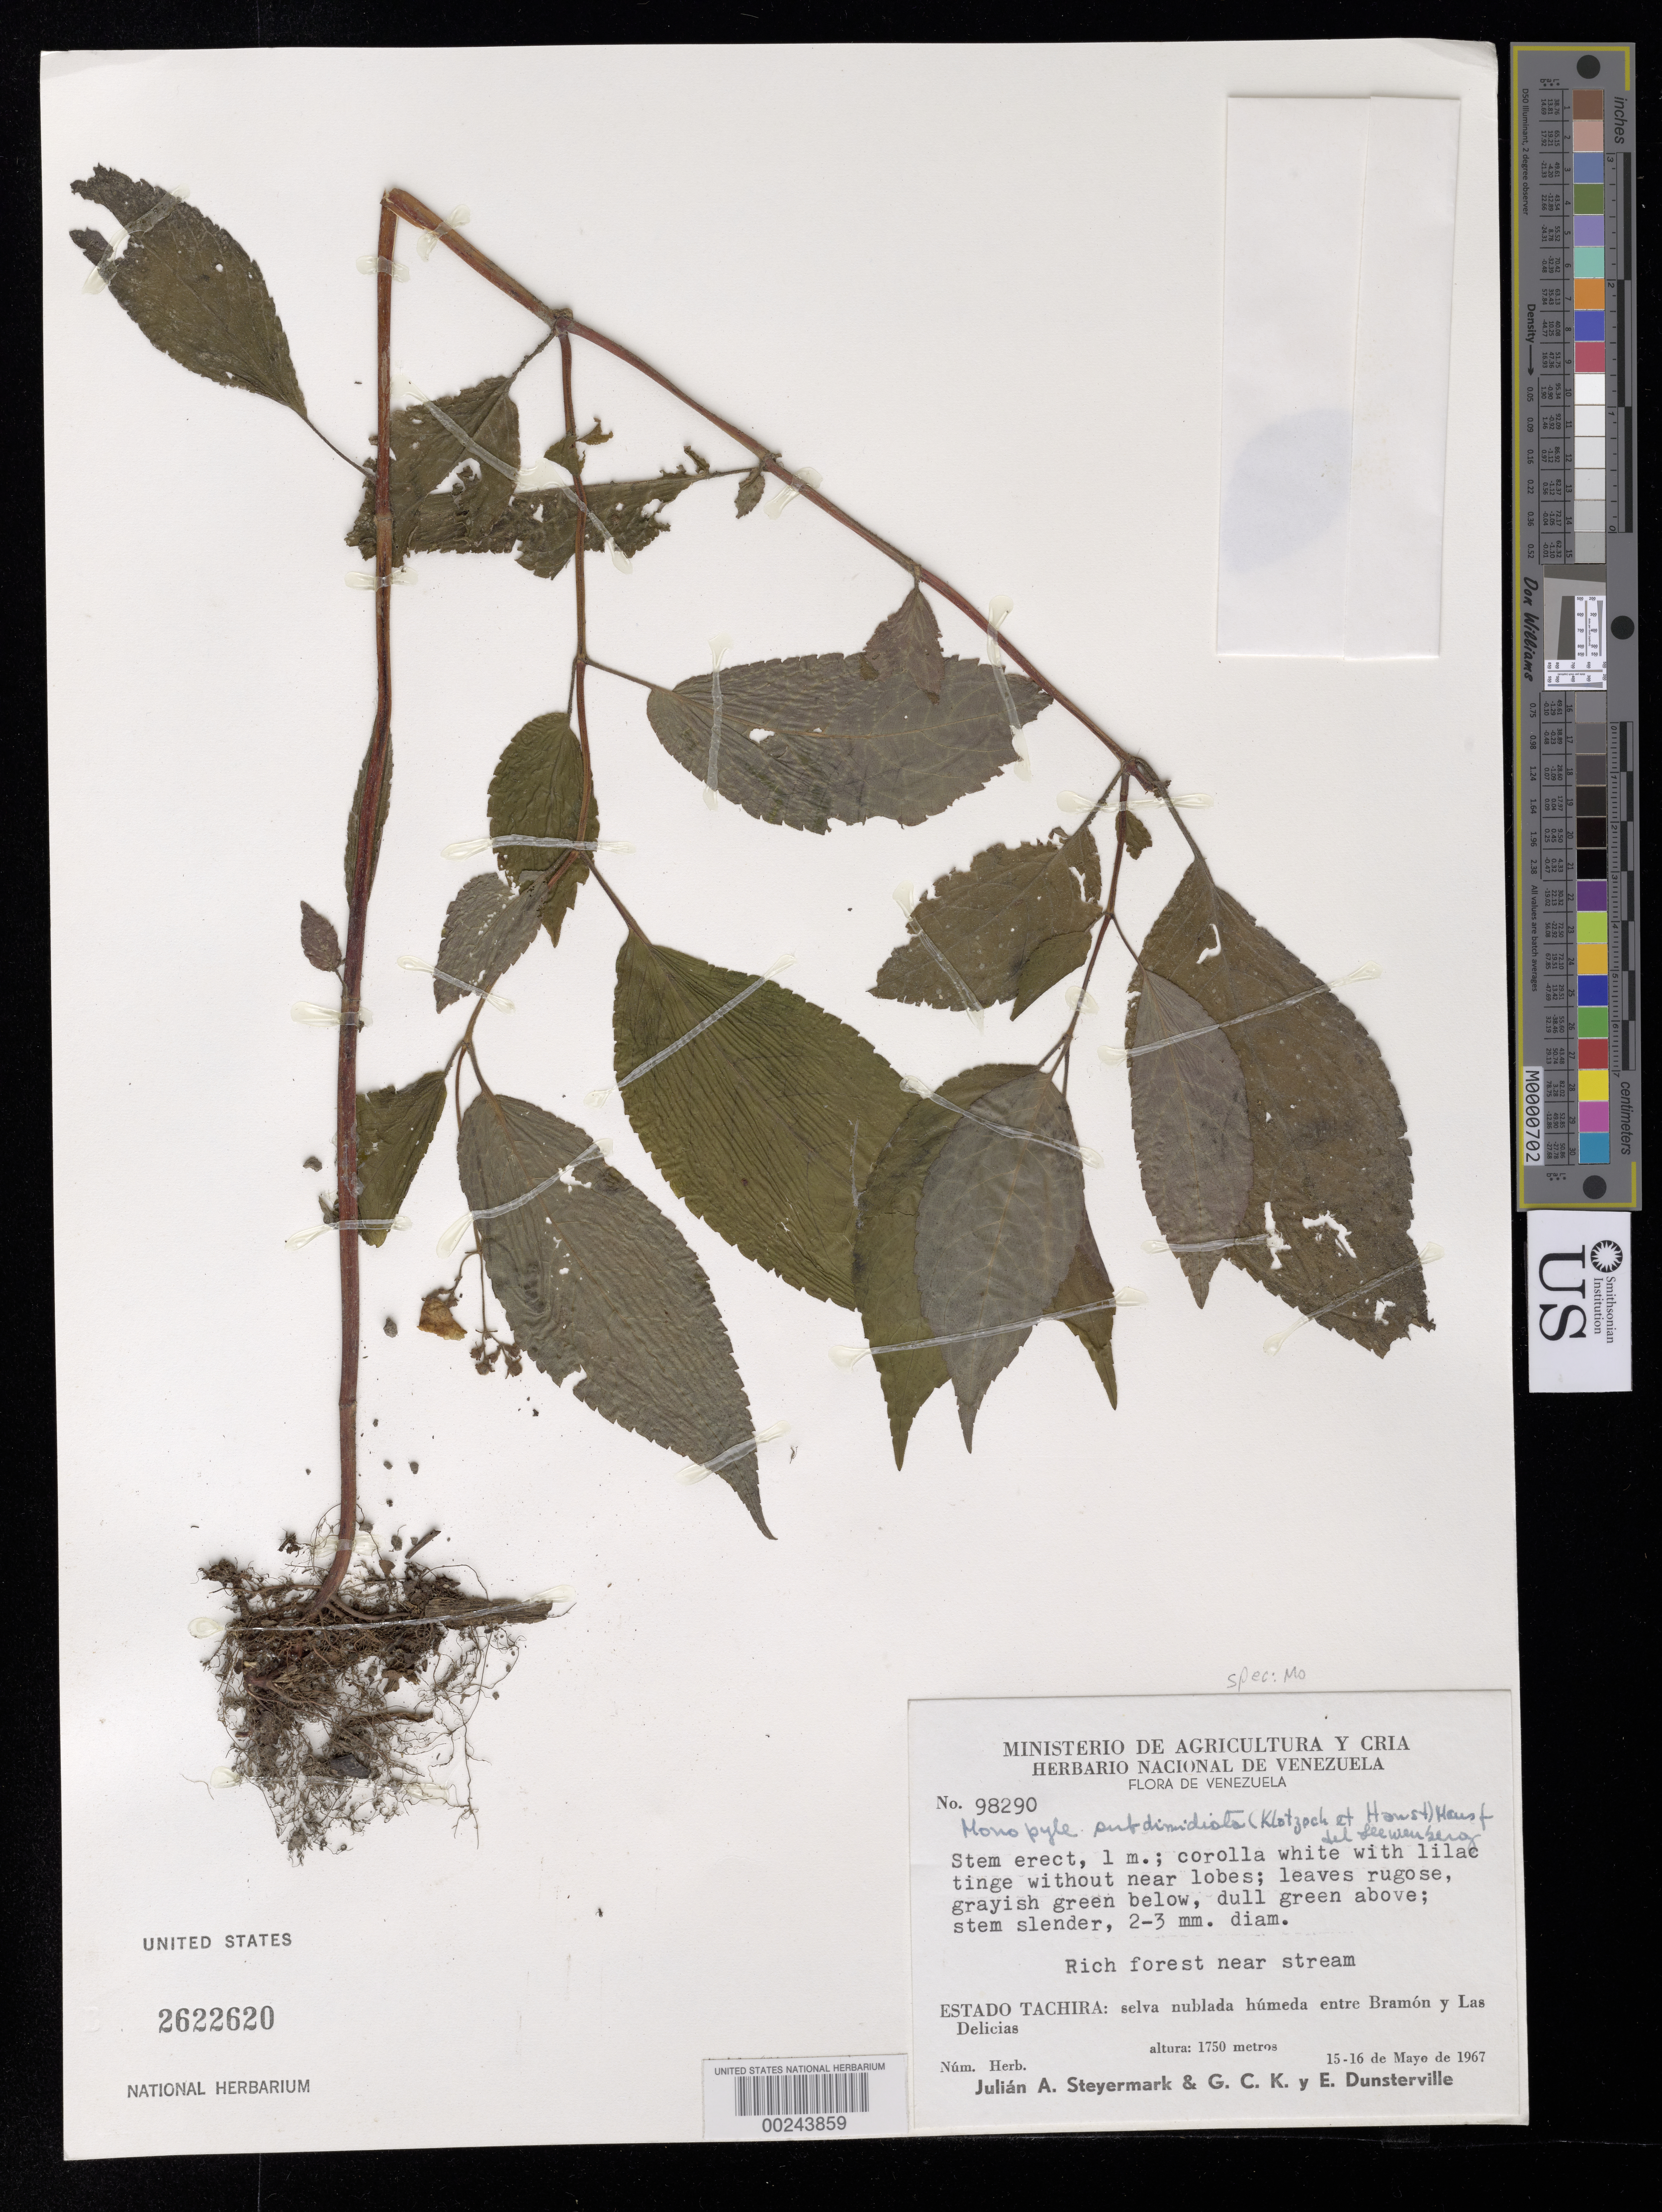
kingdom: Plantae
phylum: Tracheophyta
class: Magnoliopsida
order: Lamiales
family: Gesneriaceae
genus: Monopyle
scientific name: Monopyle subdimidiata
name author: (Klotzsch & Hanst.) Mansf.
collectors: J. Steyermark, G. C. K. Dunsterville & E. Dunsterville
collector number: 98290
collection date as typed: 15-16 May 1967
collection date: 1967-05-15/1967-05-16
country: Venezuela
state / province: Táchira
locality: Between Bramon and Las Delicias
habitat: Rich forest near stream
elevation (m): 1750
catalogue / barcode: US 2622620